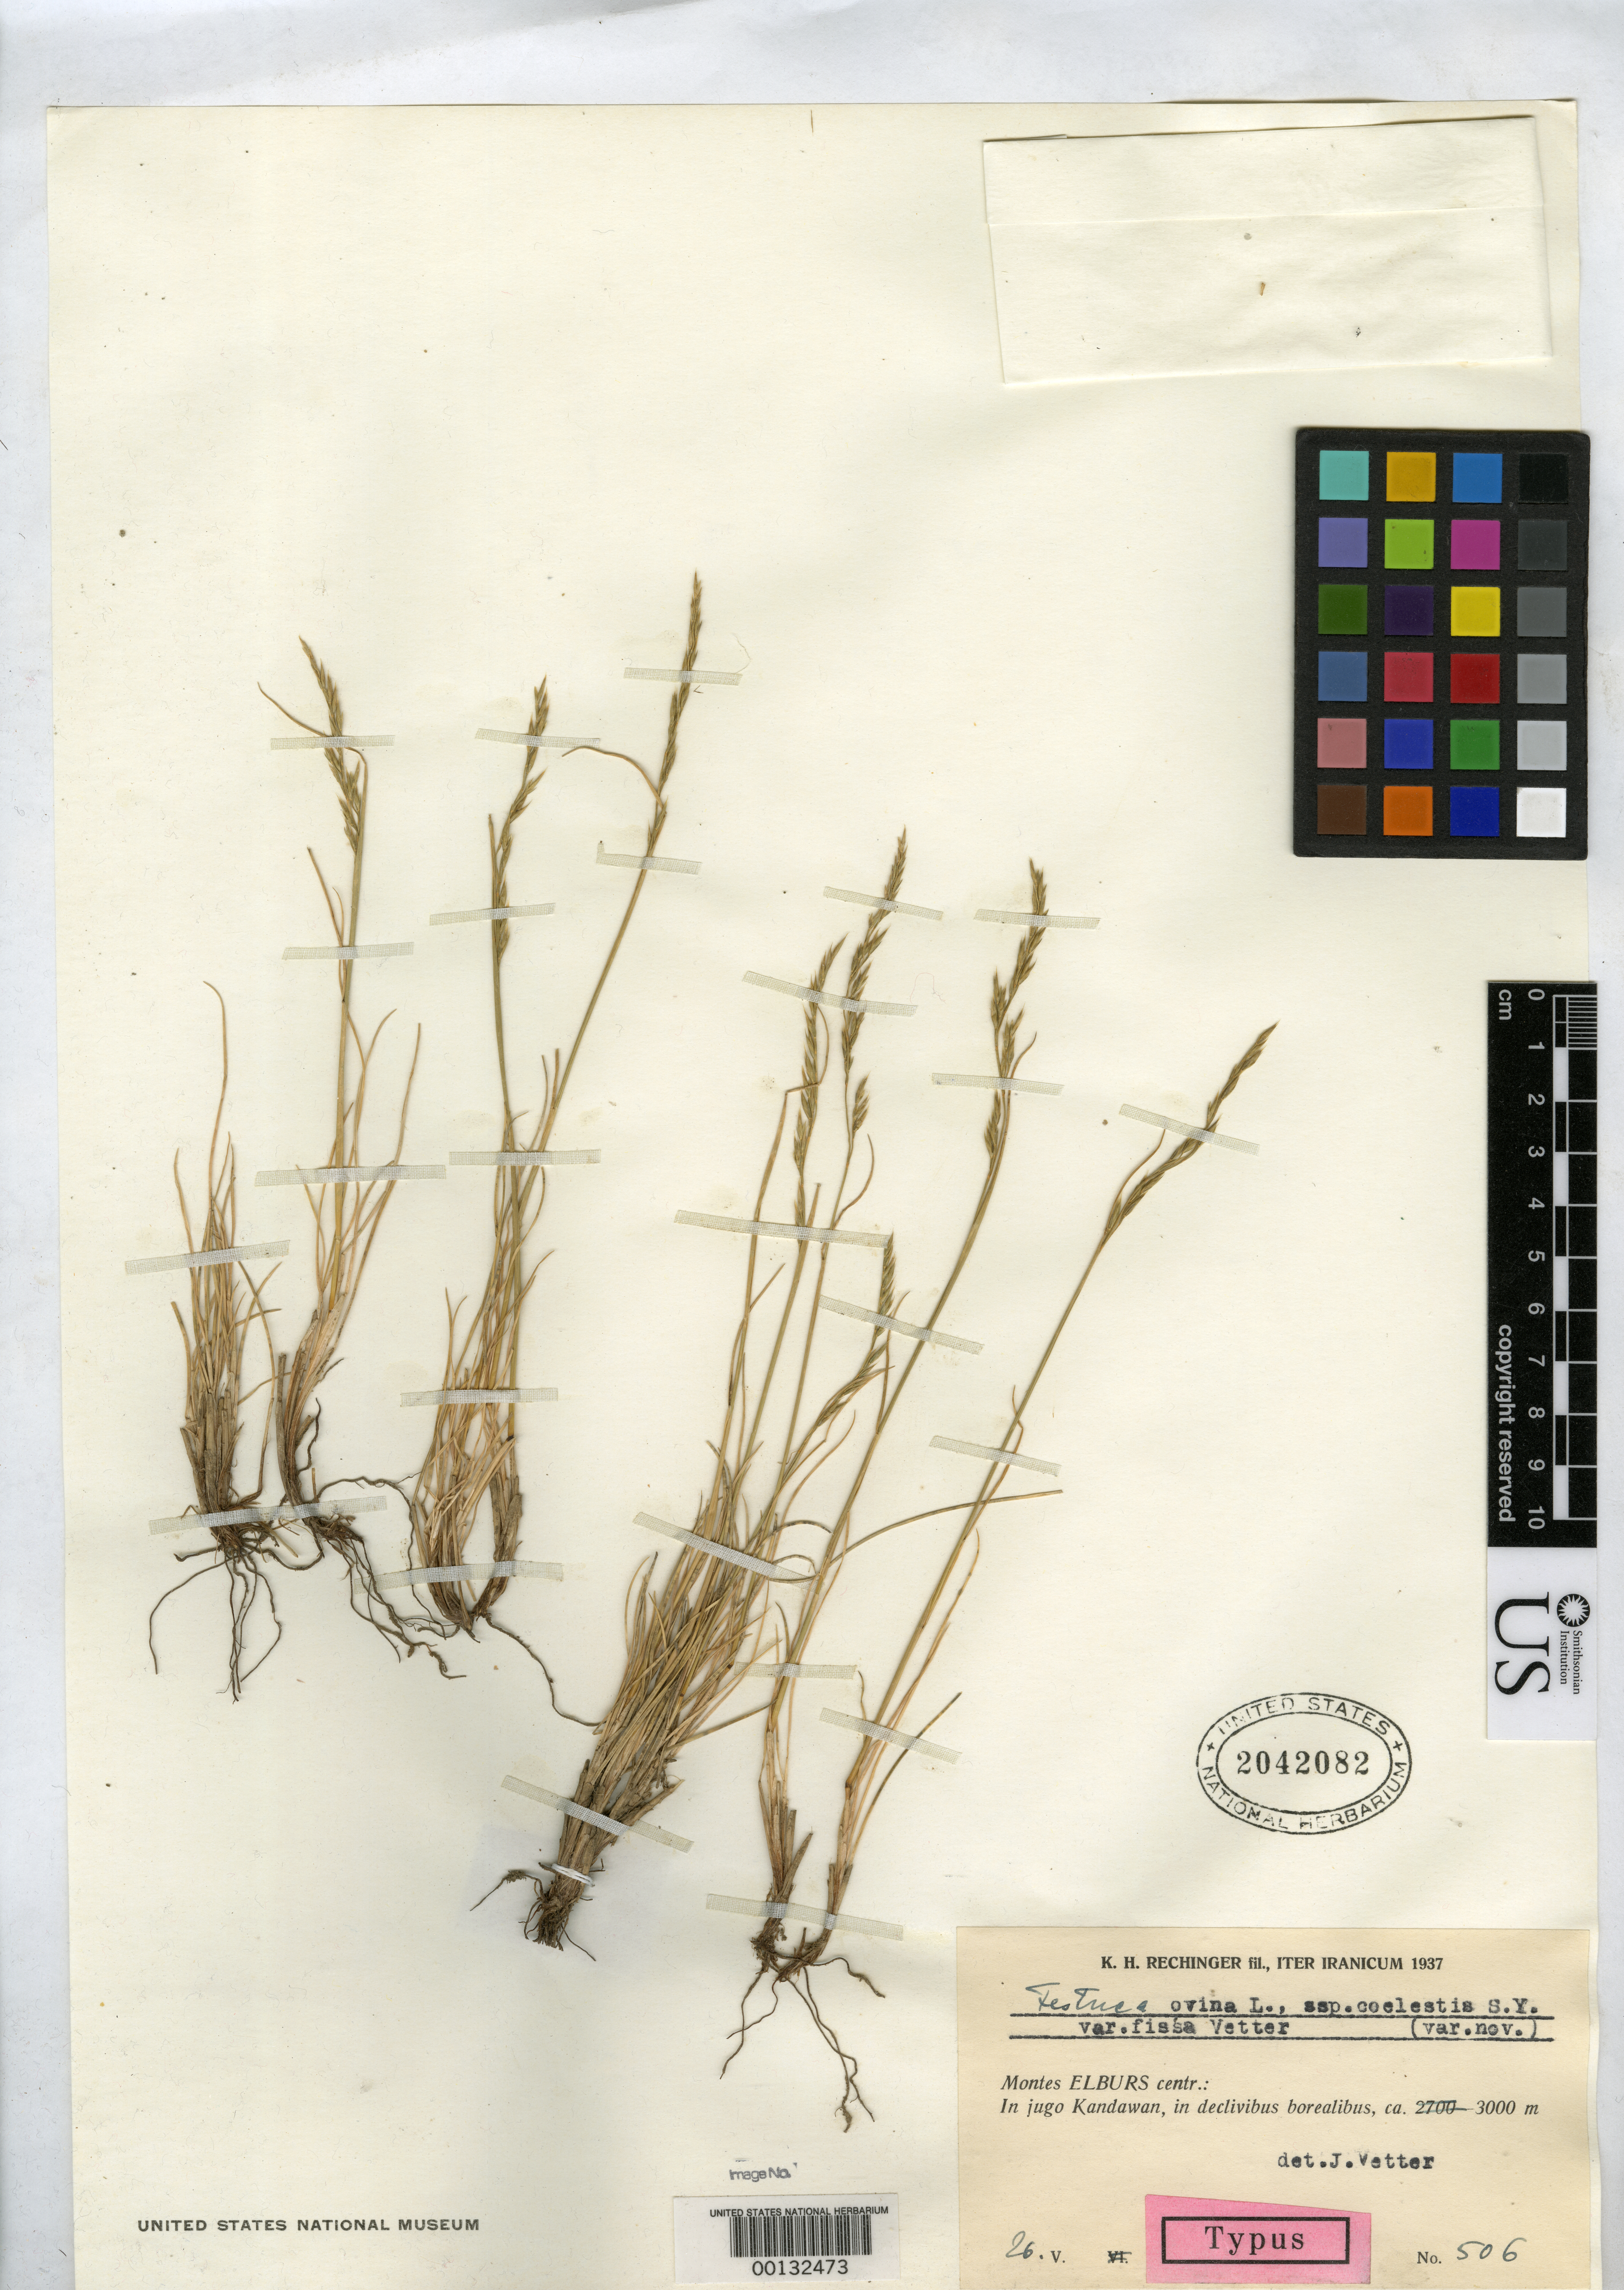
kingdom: Plantae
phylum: Tracheophyta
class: Liliopsida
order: Poales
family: Poaceae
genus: Festuca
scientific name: Festuca ovina subsp. coelestis var. fissa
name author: Vetter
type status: Isotype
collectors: K. H. Rechinger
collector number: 506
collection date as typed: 26 May 1937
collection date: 1937-05-26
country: Iran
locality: Central Elbruz Mountains, Kandawan Pass.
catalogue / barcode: US 2042082